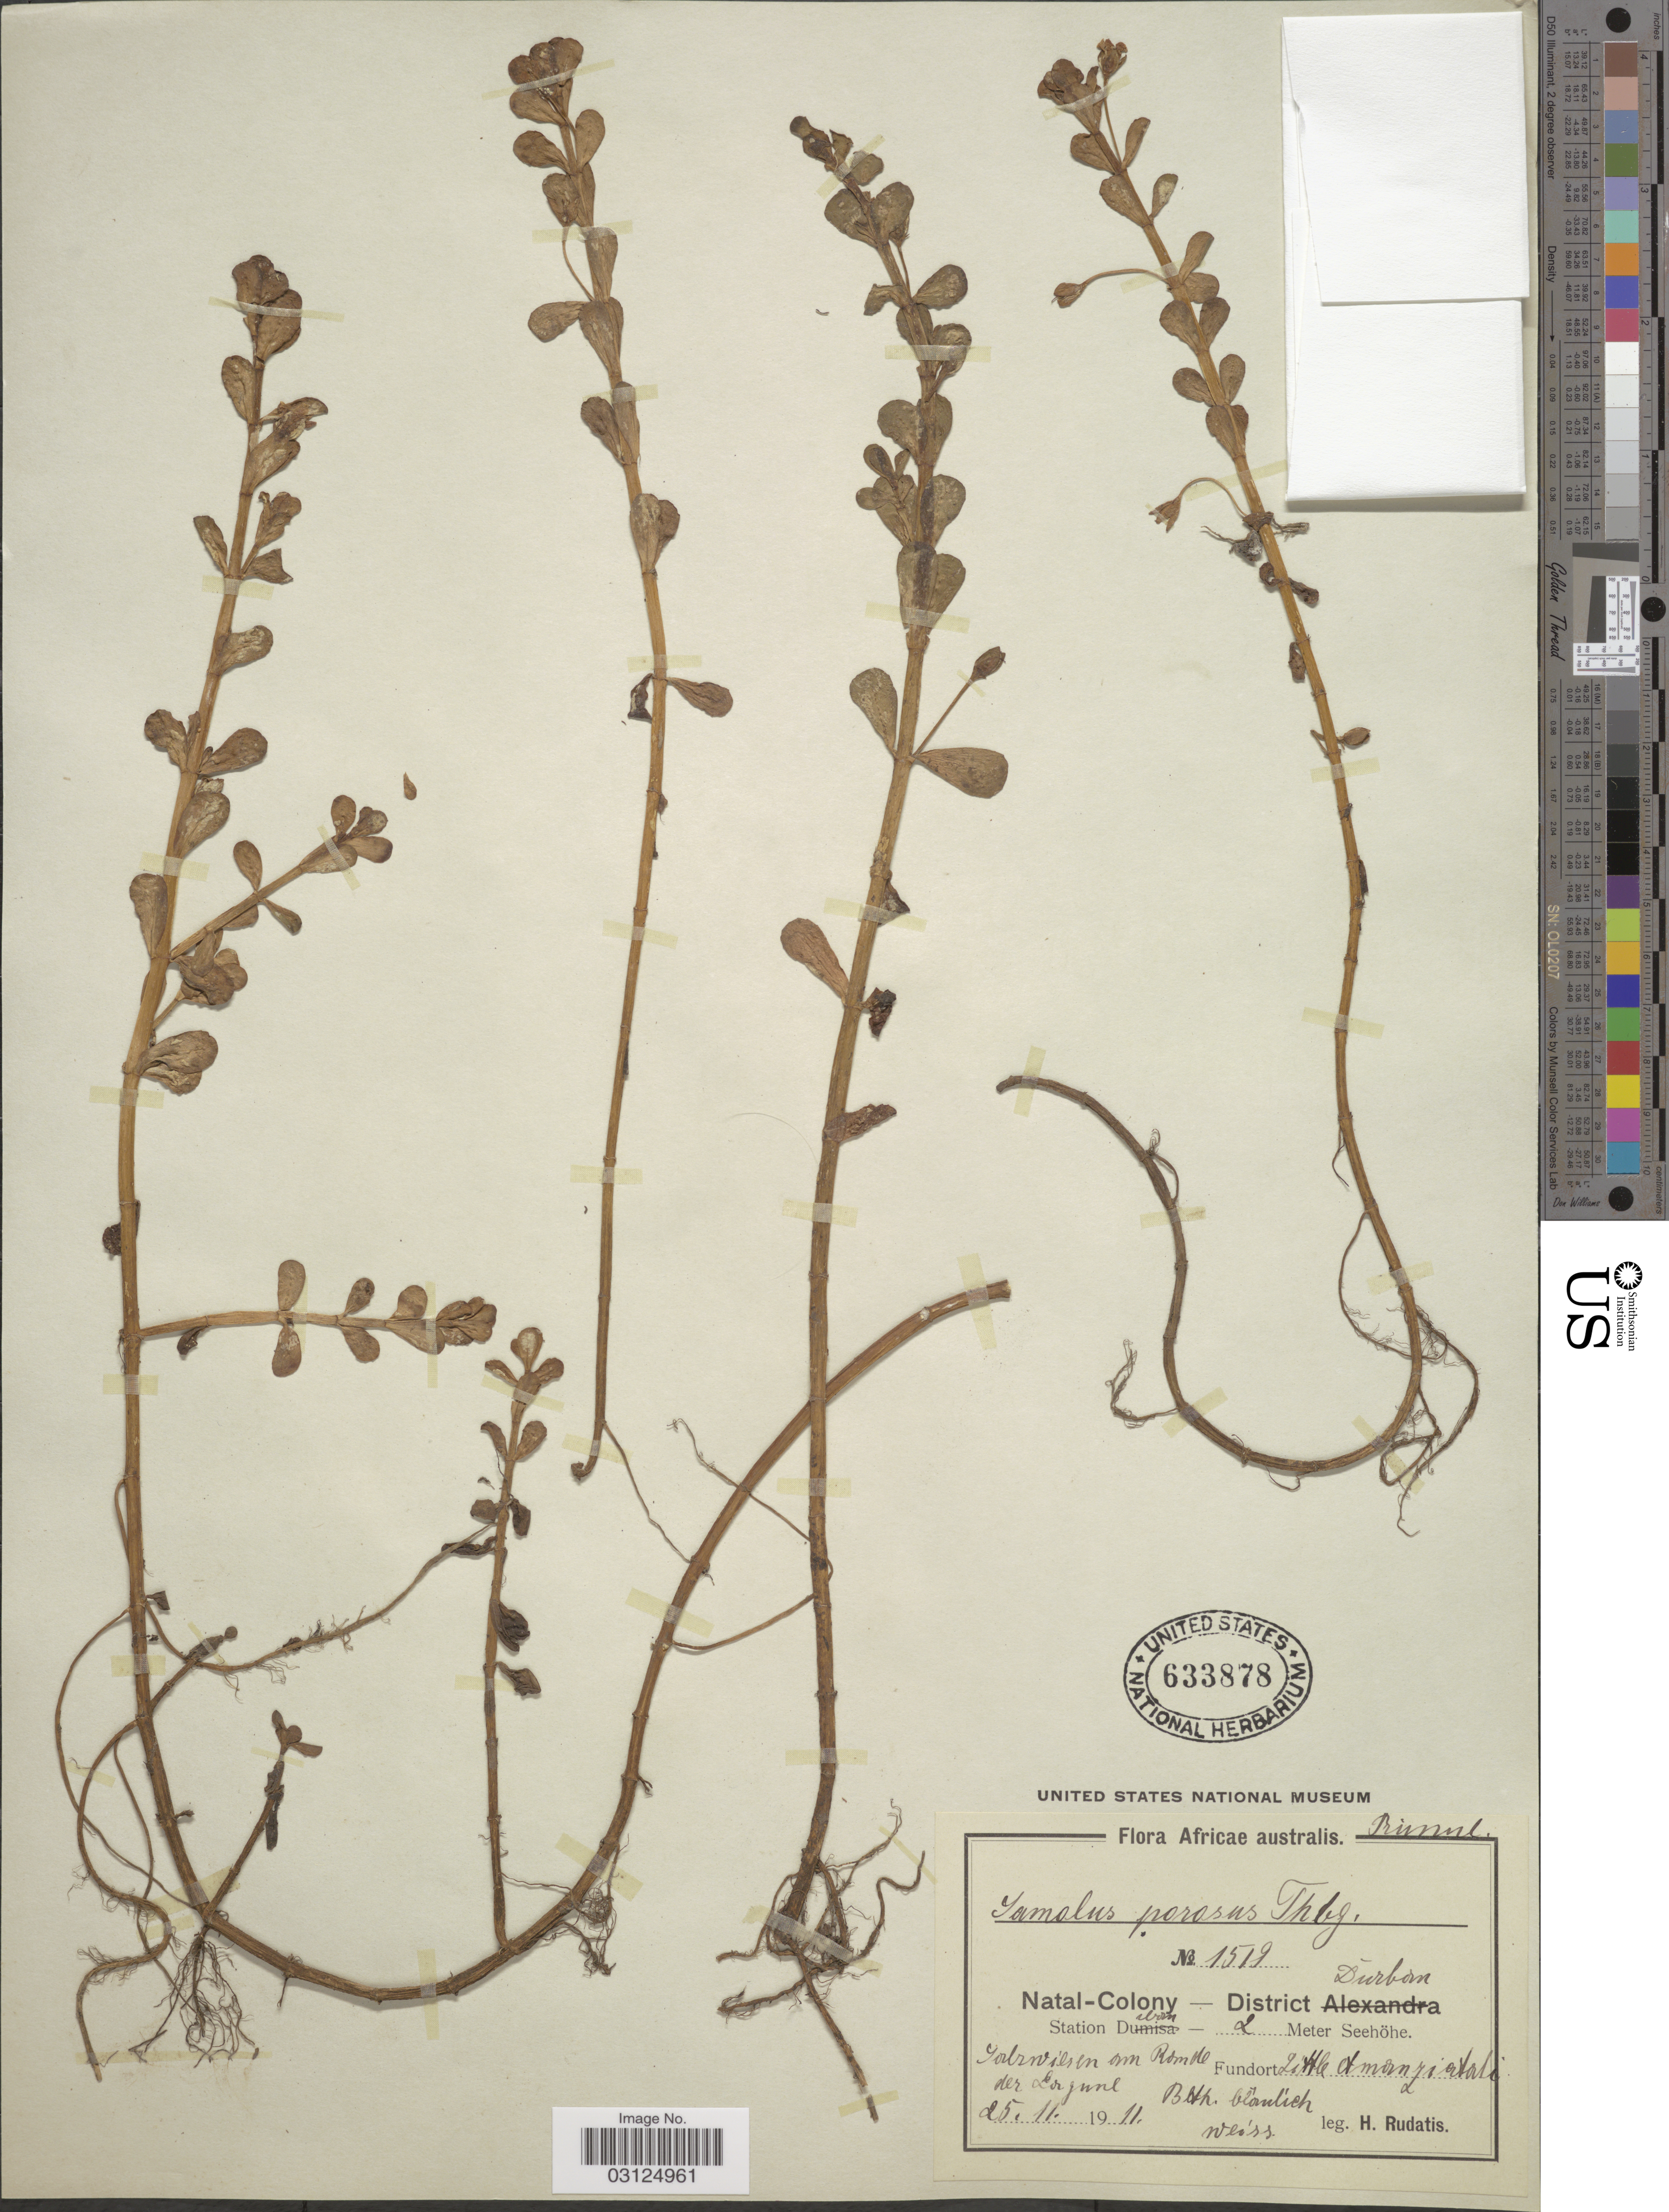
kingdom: Plantae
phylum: Tracheophyta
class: Magnoliopsida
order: Ericales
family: Primulaceae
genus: Samolus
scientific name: Samolus porosus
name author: (L. f.) Thunb.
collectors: H. Rudatis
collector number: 1519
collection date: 1911-11-25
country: South Africa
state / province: KwaZulu-Natal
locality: Africae australis, Natal-Colony - District Durban. Station Durban. Little Amanzimtoti. Solrniesen am Rande der Lorgune.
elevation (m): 2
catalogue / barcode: US 633878